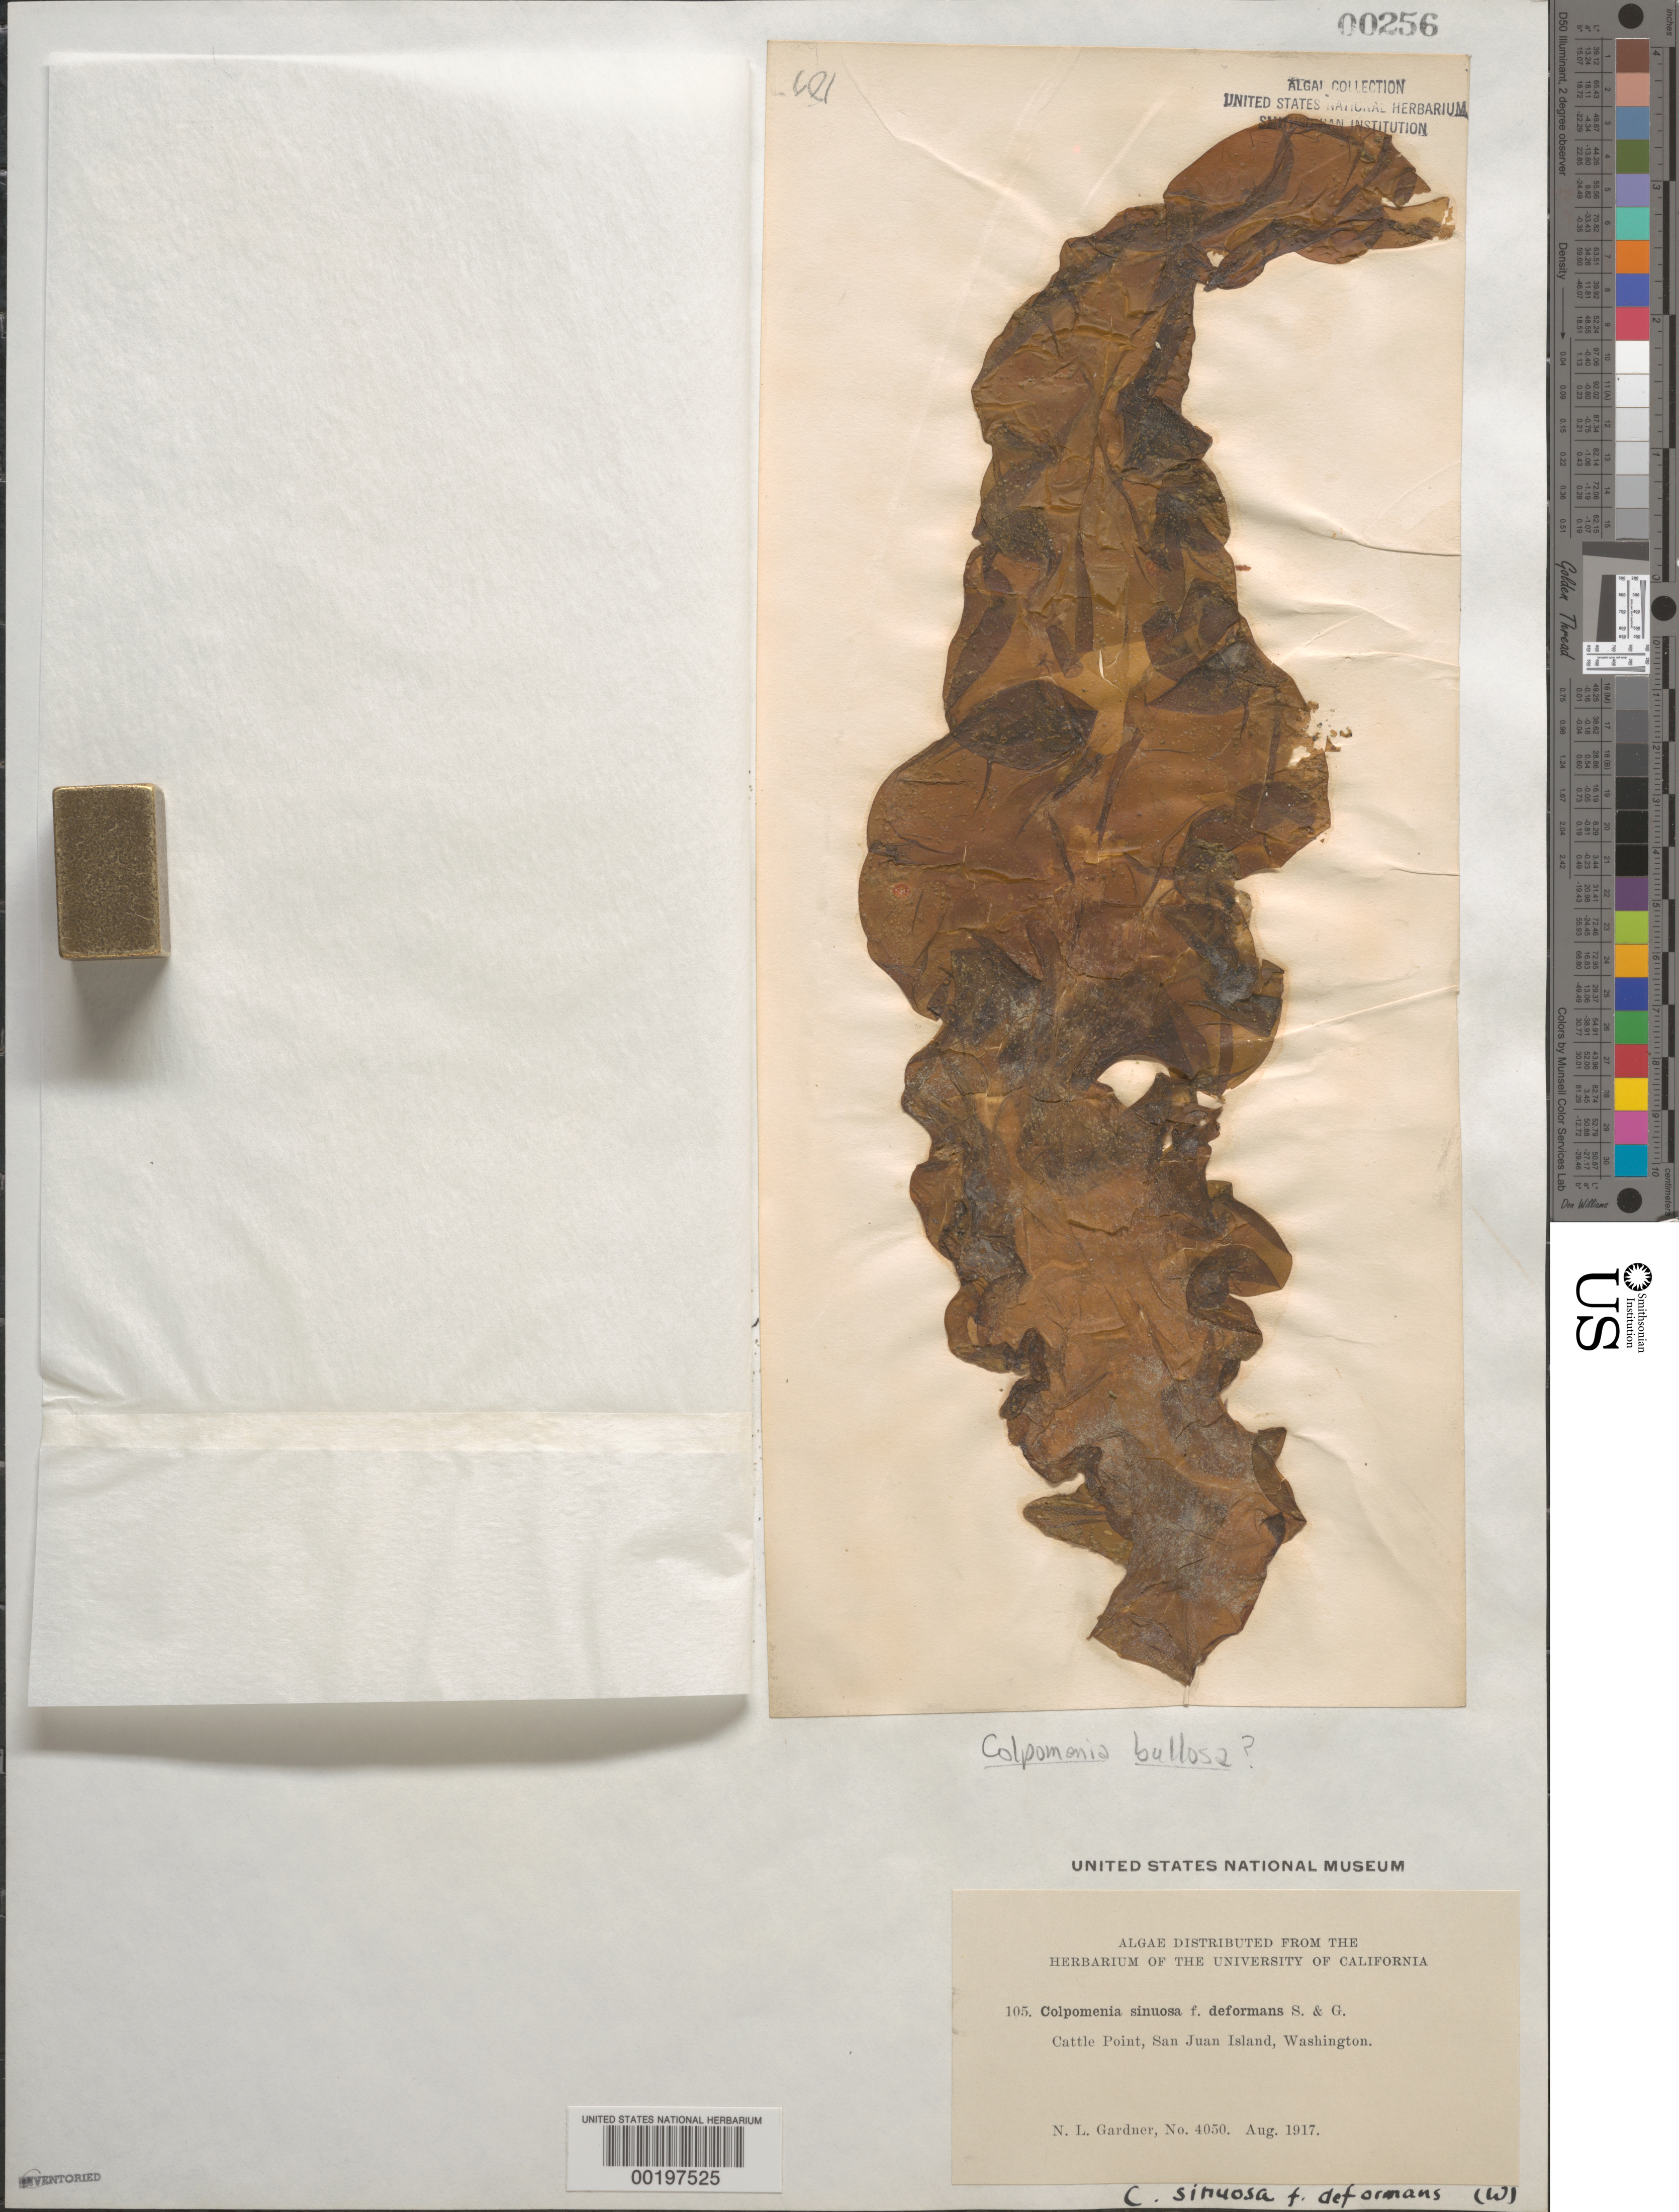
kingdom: Chromista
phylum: Ochrophyta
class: Phaeophyceae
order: Scytosiphonales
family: Scytosiphonaceae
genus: Dactylosiphon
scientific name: Dactylosiphon bullosus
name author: (D.A. Saunders) Santiañez et al.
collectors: N. Gardner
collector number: NLG 4050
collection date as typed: Aug 1917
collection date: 1917-08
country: United States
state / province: Washington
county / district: San Juan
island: San Juan Island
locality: Cattle Point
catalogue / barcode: US 256